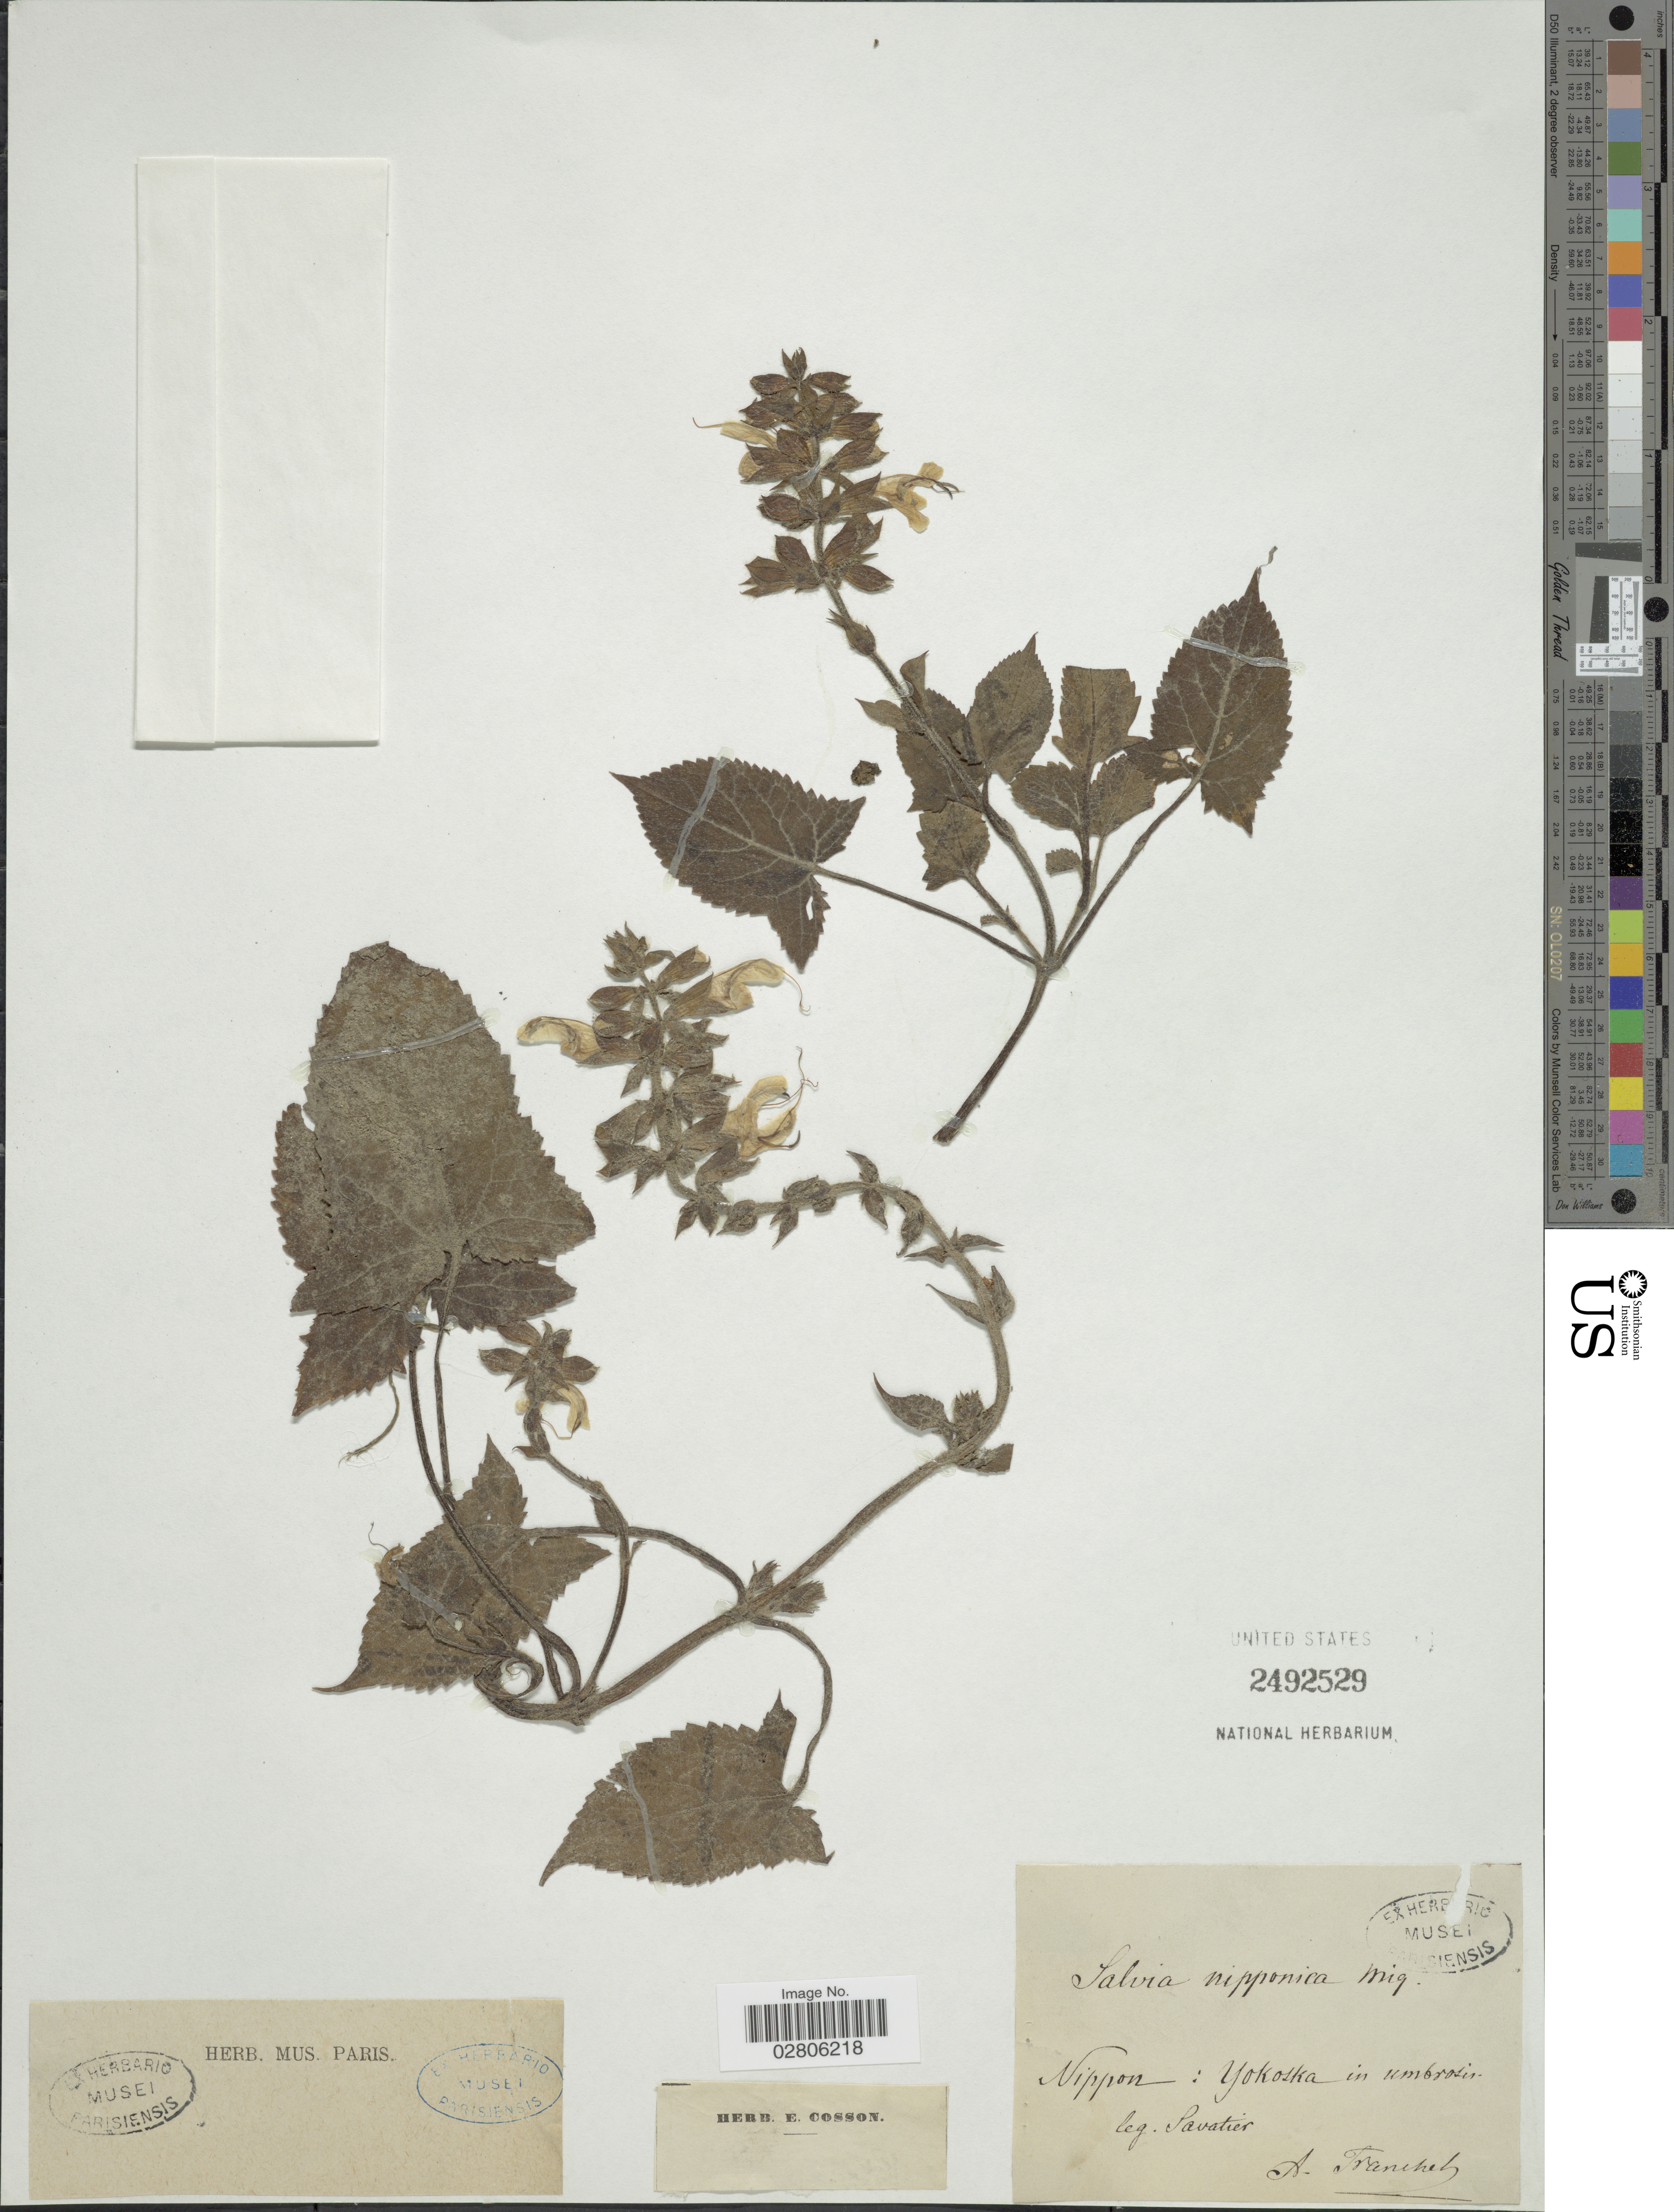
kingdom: Plantae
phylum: Tracheophyta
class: Magnoliopsida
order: Lamiales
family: Lamiaceae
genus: Salvia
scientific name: Salvia nipponica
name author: Miq.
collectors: Savatier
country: Japan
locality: Nippon, Yokoska in umbrosis.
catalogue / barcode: US 2492529